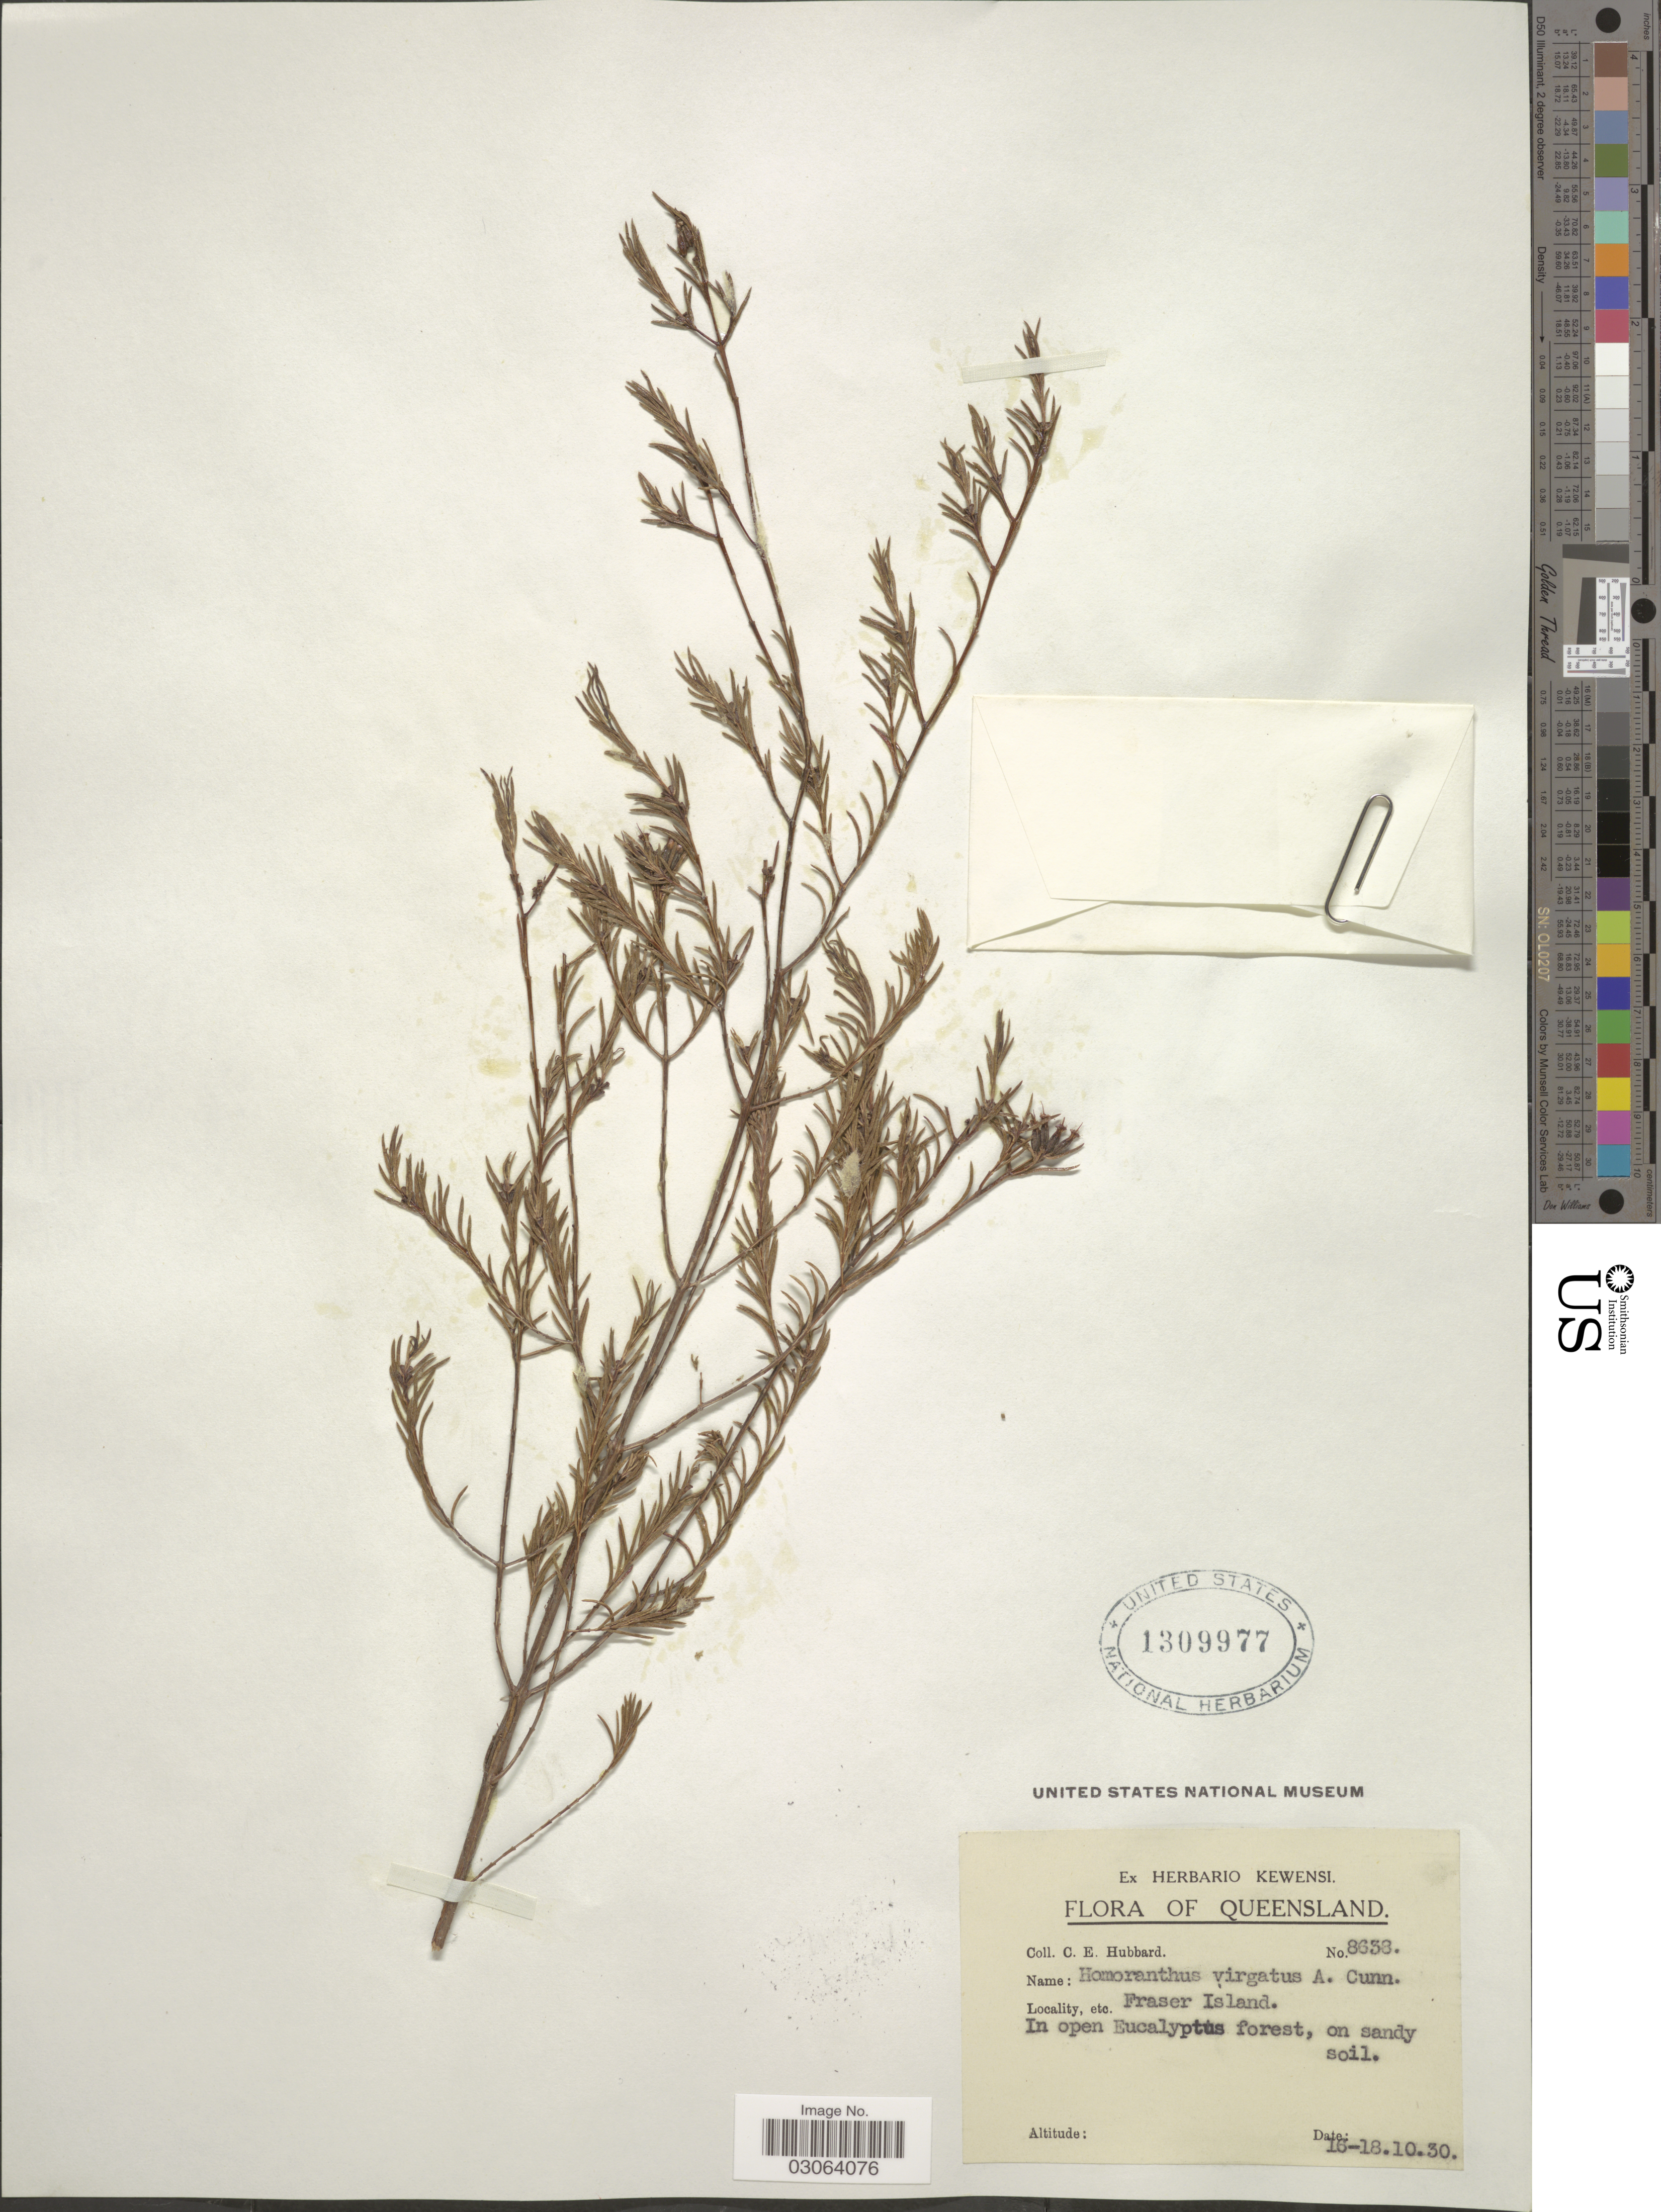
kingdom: Plantae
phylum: Tracheophyta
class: Magnoliopsida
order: Myrtales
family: Myrtaceae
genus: Homoranthus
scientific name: Homoranthus virgatus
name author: A. Cunn. ex Schauer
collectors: C. E. Hubbard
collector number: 8638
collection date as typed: Transcribed d/m/y: 16/10/30 to 18/10/30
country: Australia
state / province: Queensland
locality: Fraser Island.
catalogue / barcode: US 1309977